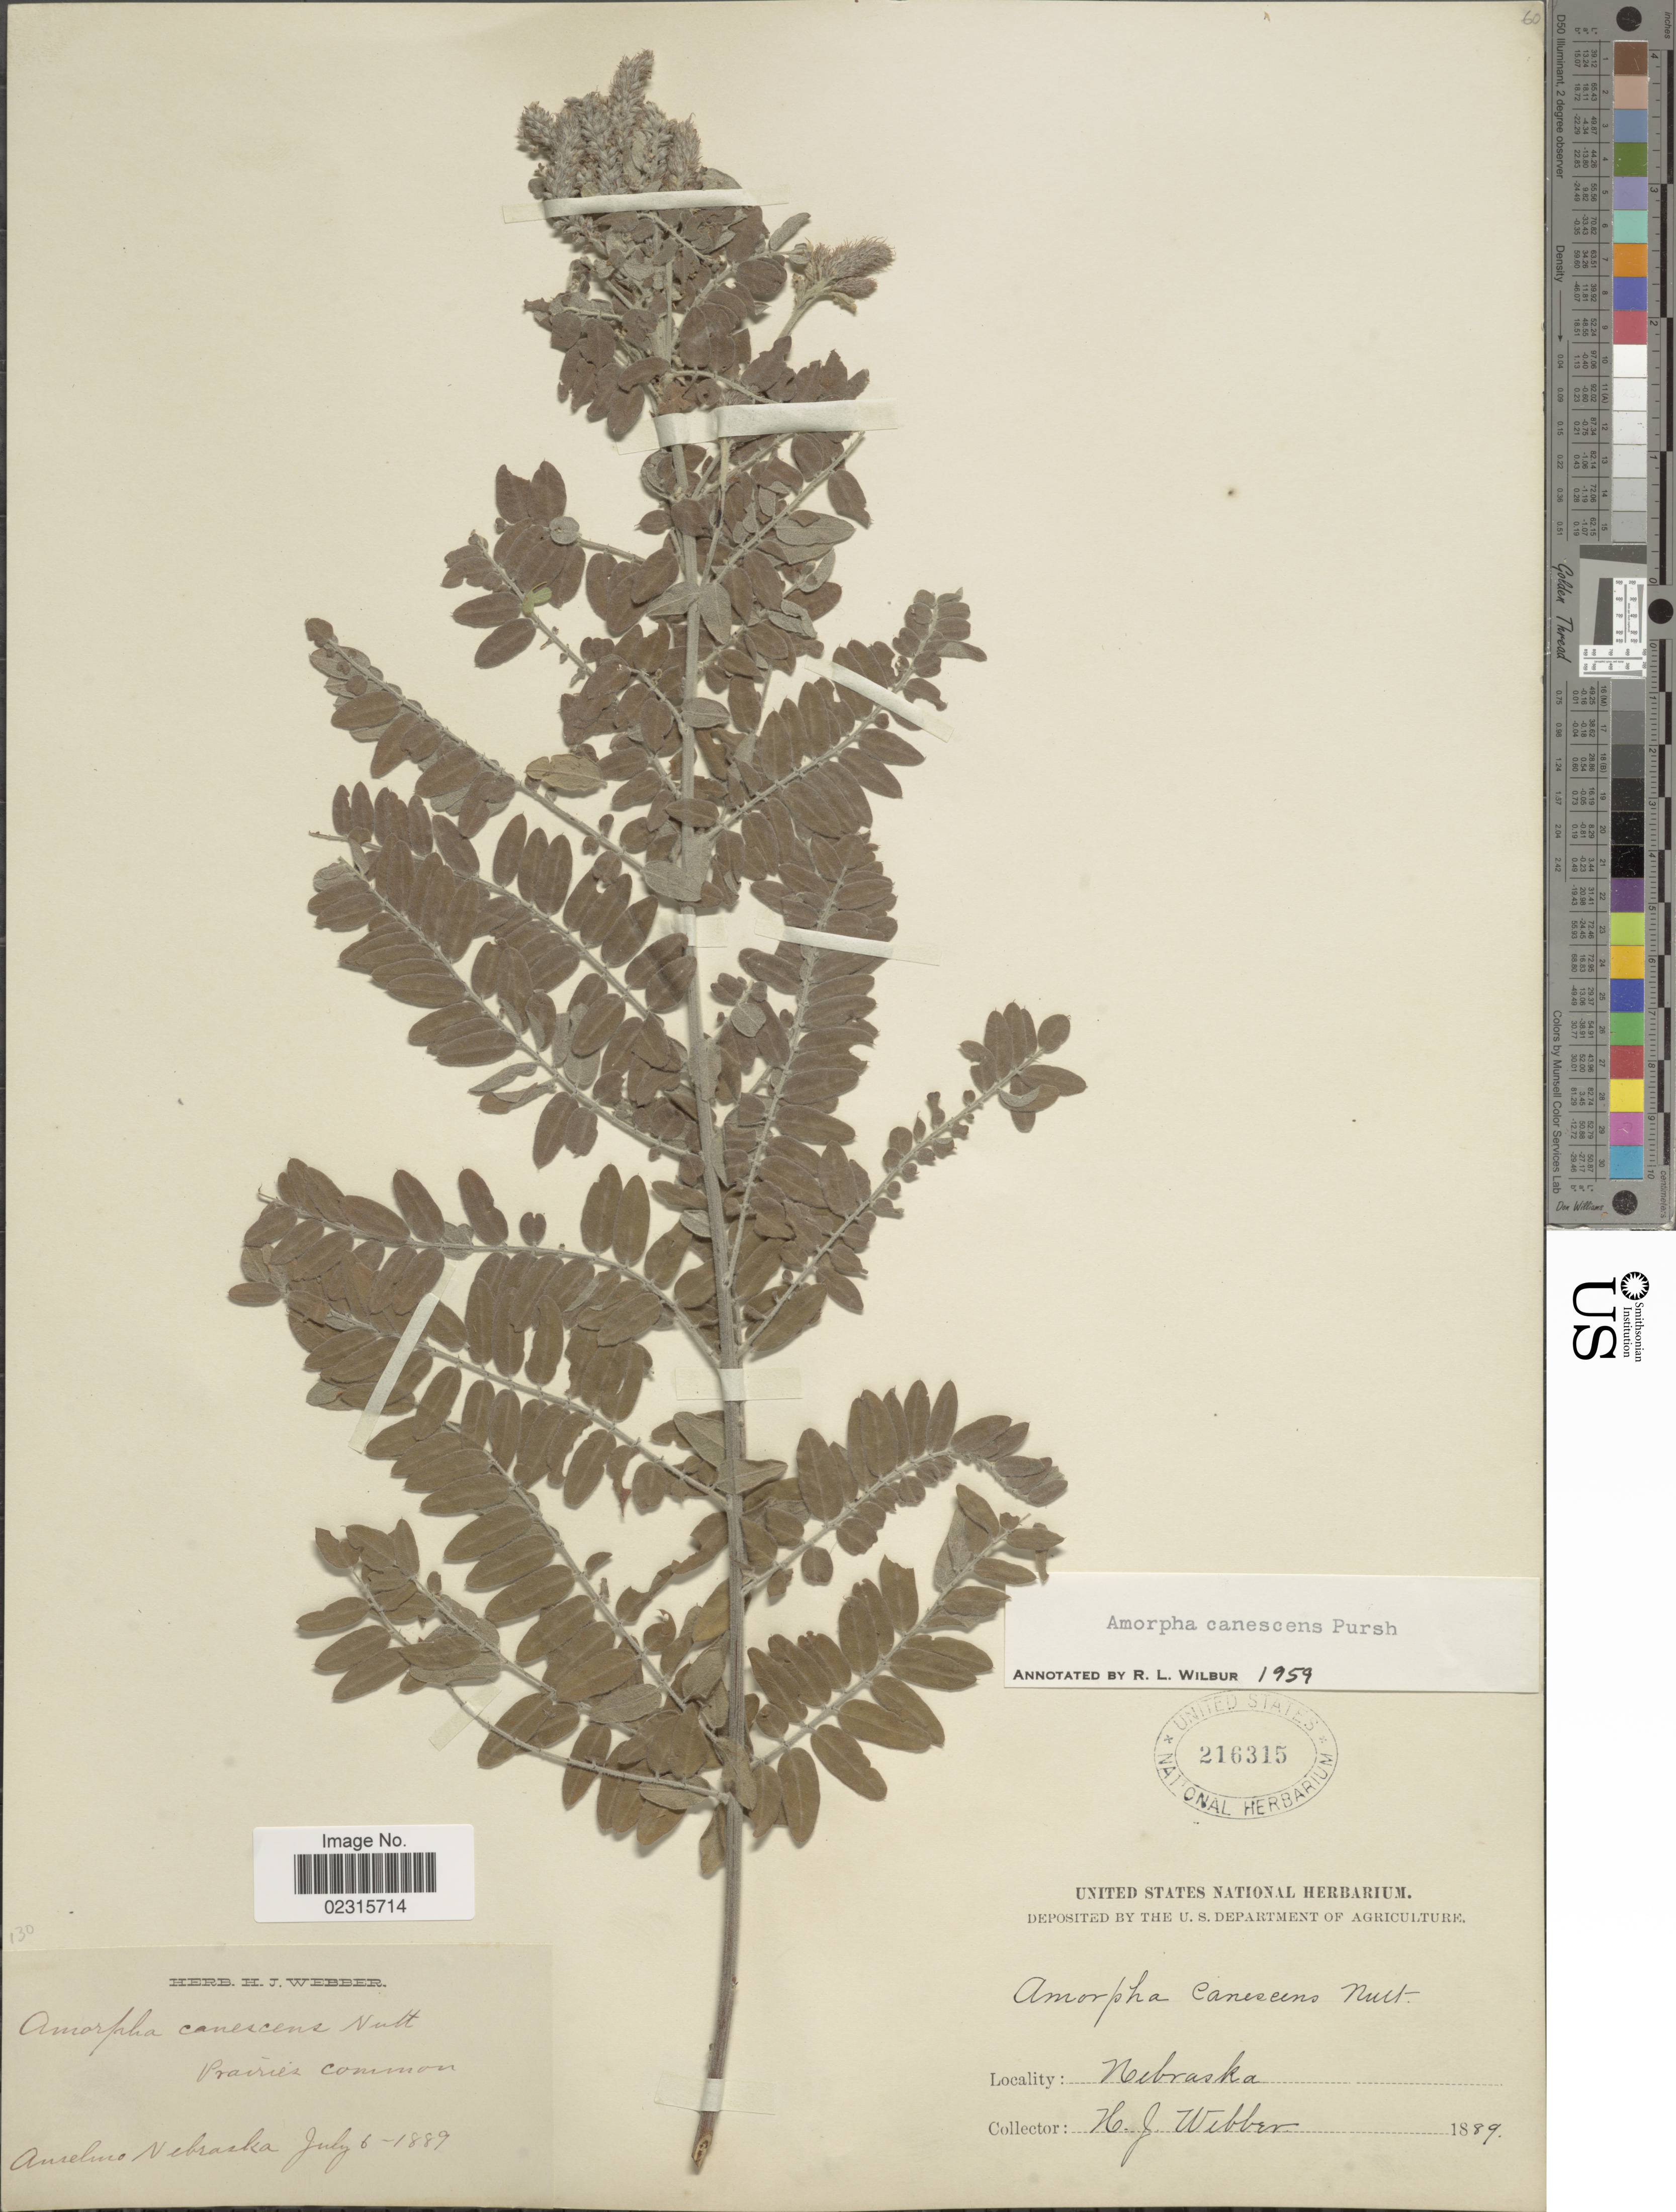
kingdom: Plantae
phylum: Tracheophyta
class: Magnoliopsida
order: Fabales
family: Fabaceae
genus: Amorpha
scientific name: Amorpha canescens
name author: Pursh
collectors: H. Webber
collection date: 1889-07-06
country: United States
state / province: Nebraska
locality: Amelino Nebraska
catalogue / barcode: US 216315